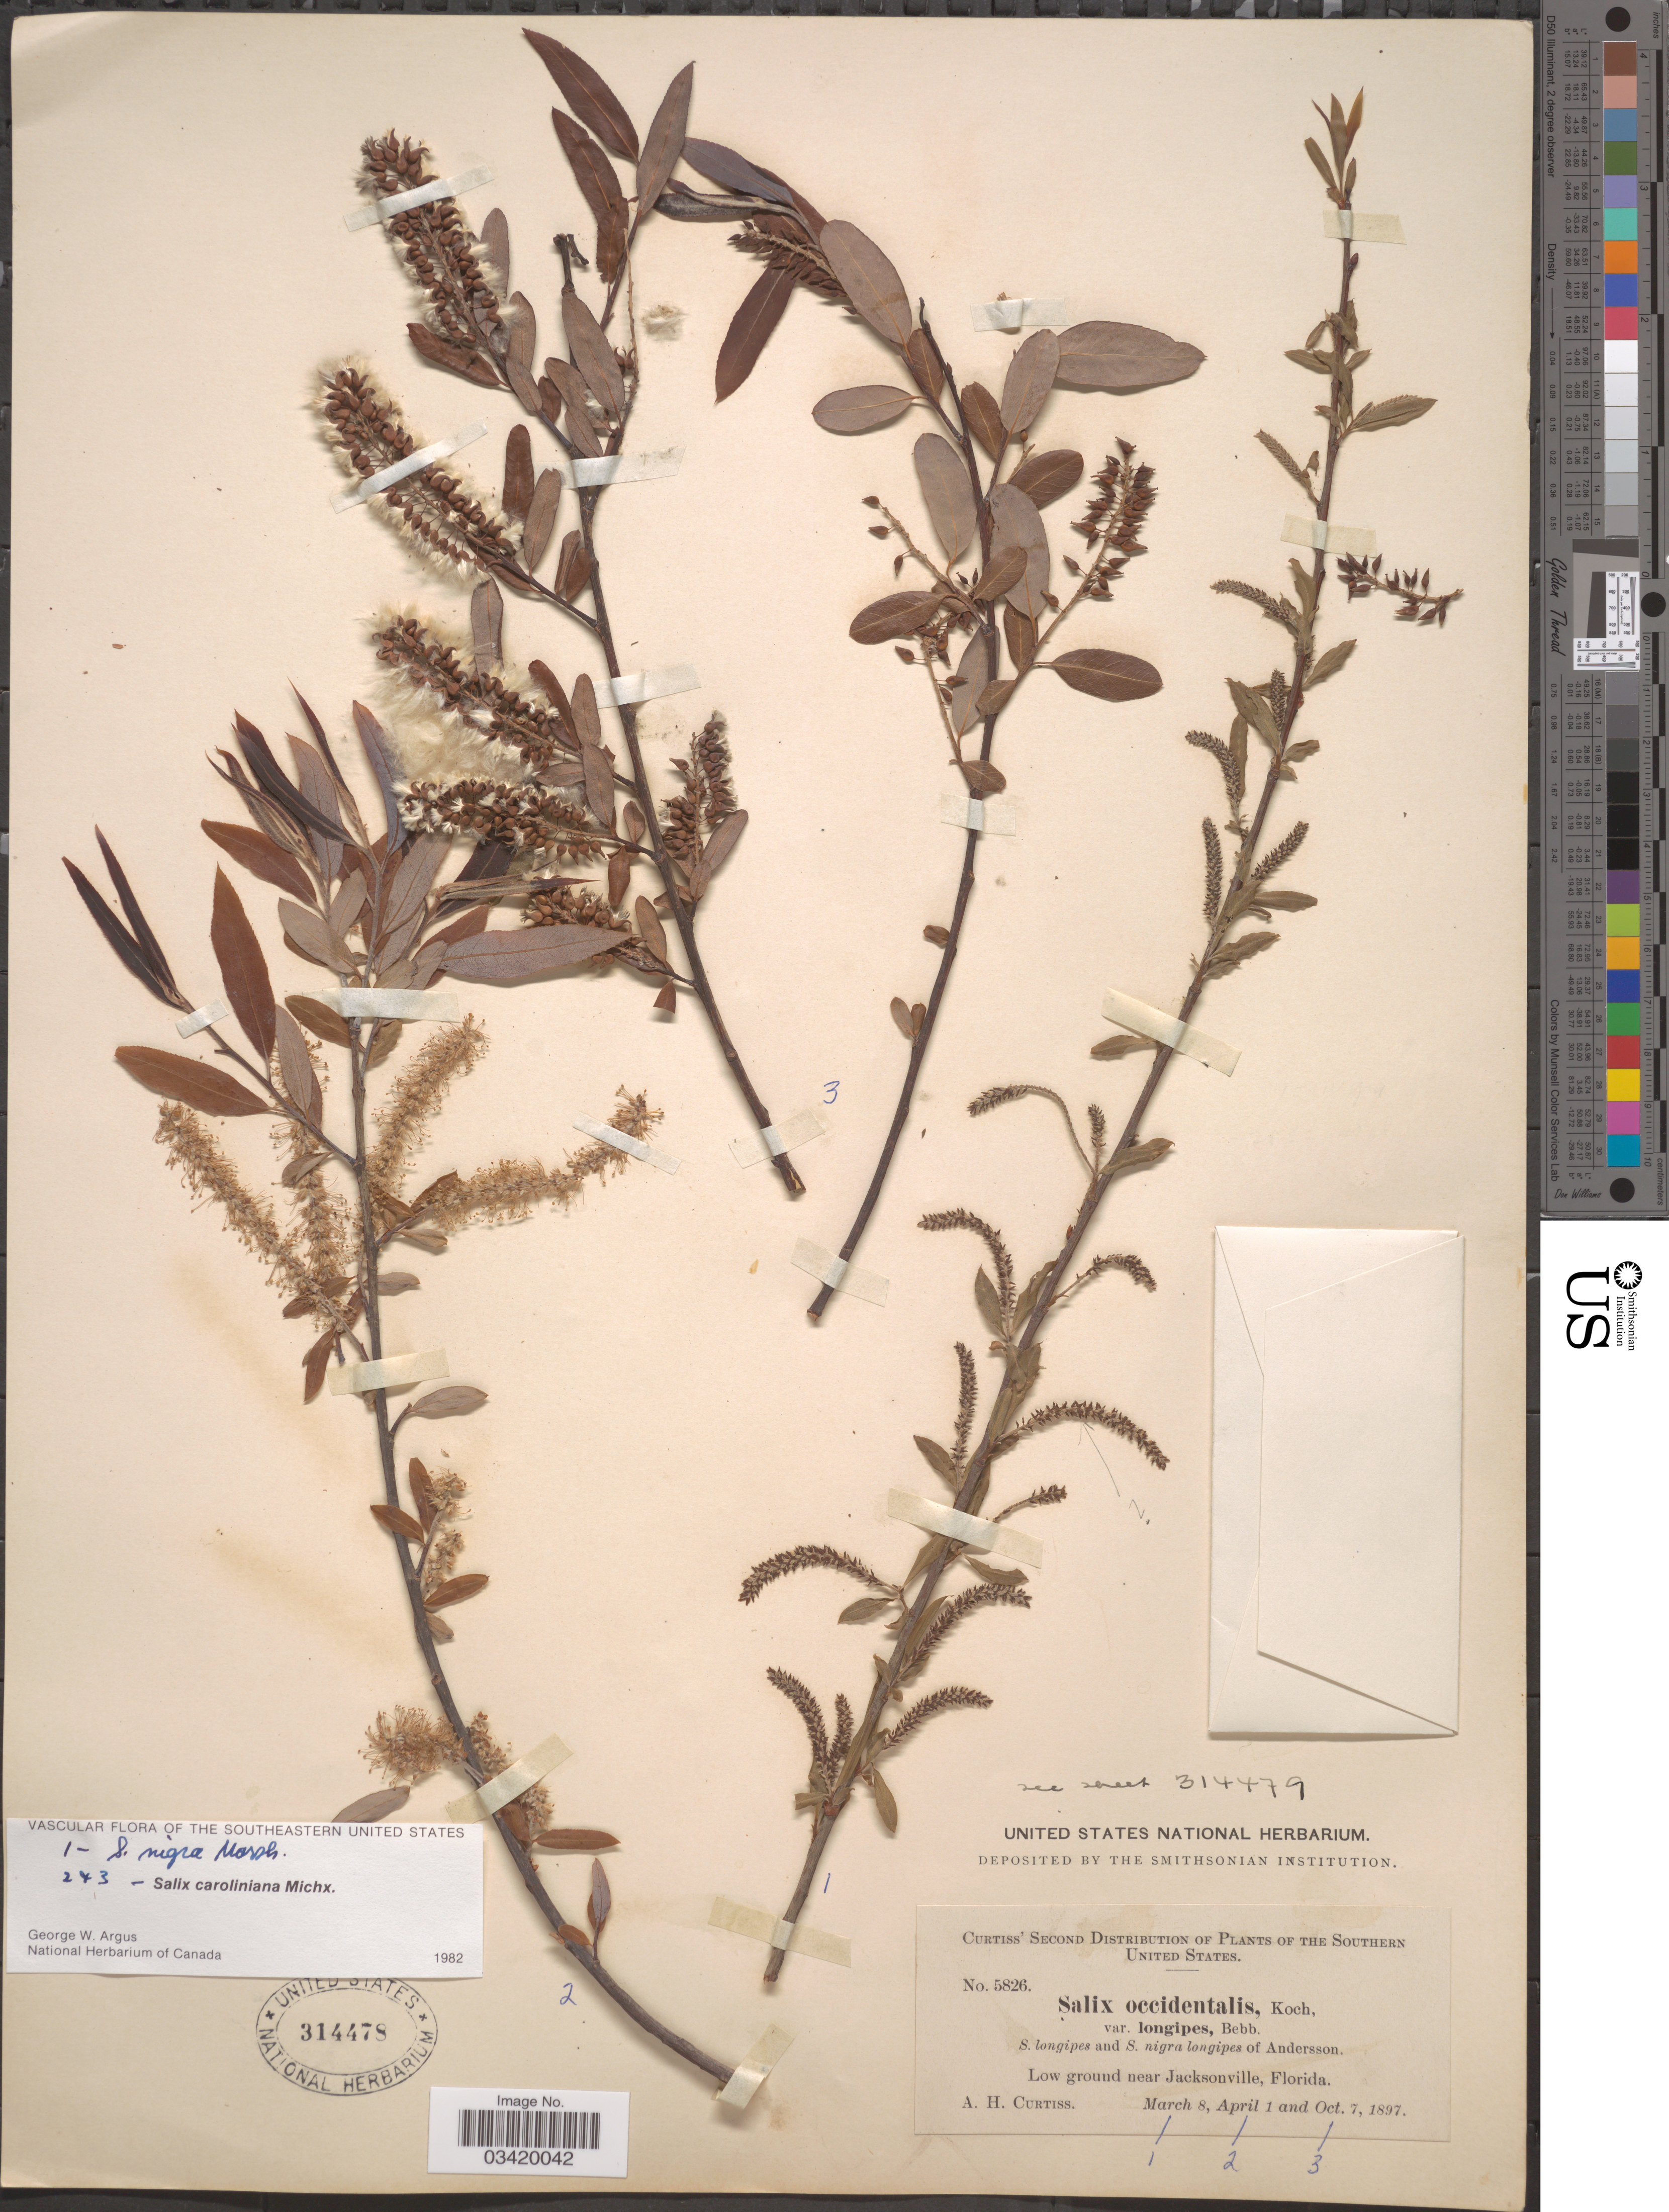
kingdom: Plantae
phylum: Tracheophyta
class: Magnoliopsida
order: Malpighiales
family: Salicaceae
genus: Salix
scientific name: Salix caroliniana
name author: Michx.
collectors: A. H. Curtiss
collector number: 5826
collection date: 1897-10-07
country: United States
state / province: Florida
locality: Southern United States. Near Jacksonville.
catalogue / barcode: US 314478-3